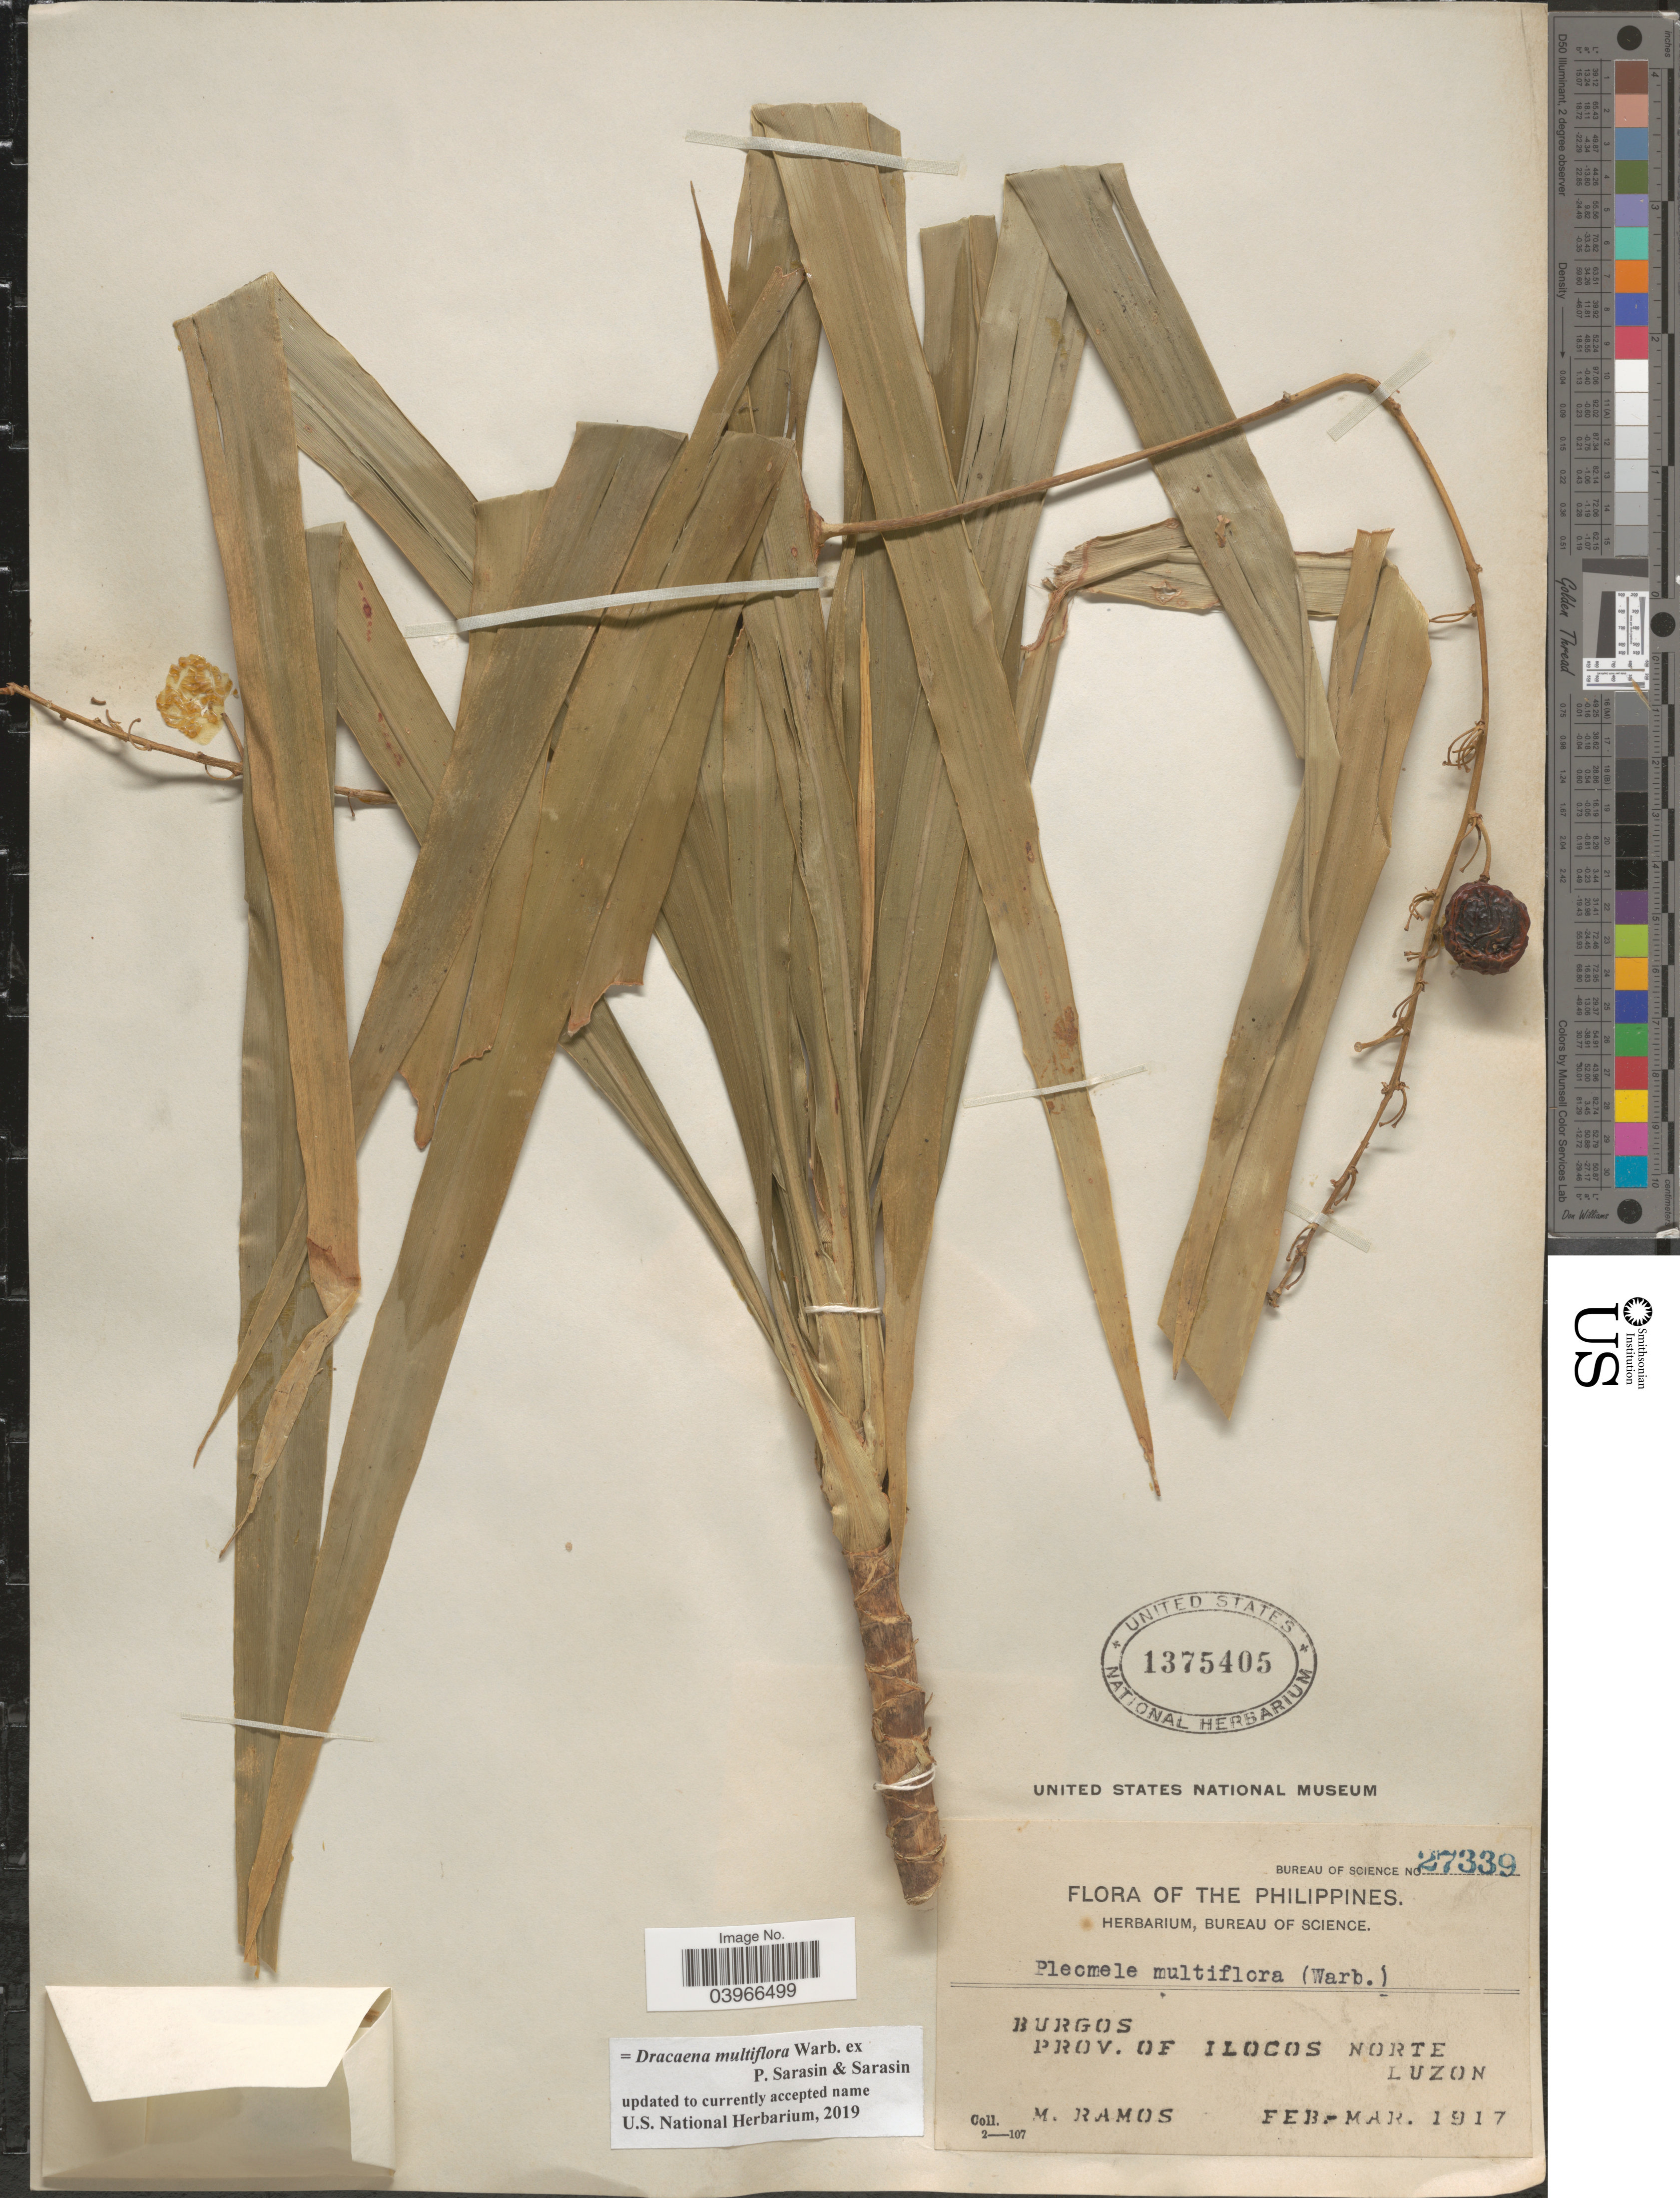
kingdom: Plantae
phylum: Tracheophyta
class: Liliopsida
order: Asparagales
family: Asparagaceae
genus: Dracaena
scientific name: Dracaena multiflora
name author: Warb. ex Sarasin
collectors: M. Ramos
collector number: Bureau of Science 27339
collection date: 1917-02/1917-03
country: Philippines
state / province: Ilocos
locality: Burgos. Prov. of Ilocos Norte. Luzon.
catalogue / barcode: US 1375405